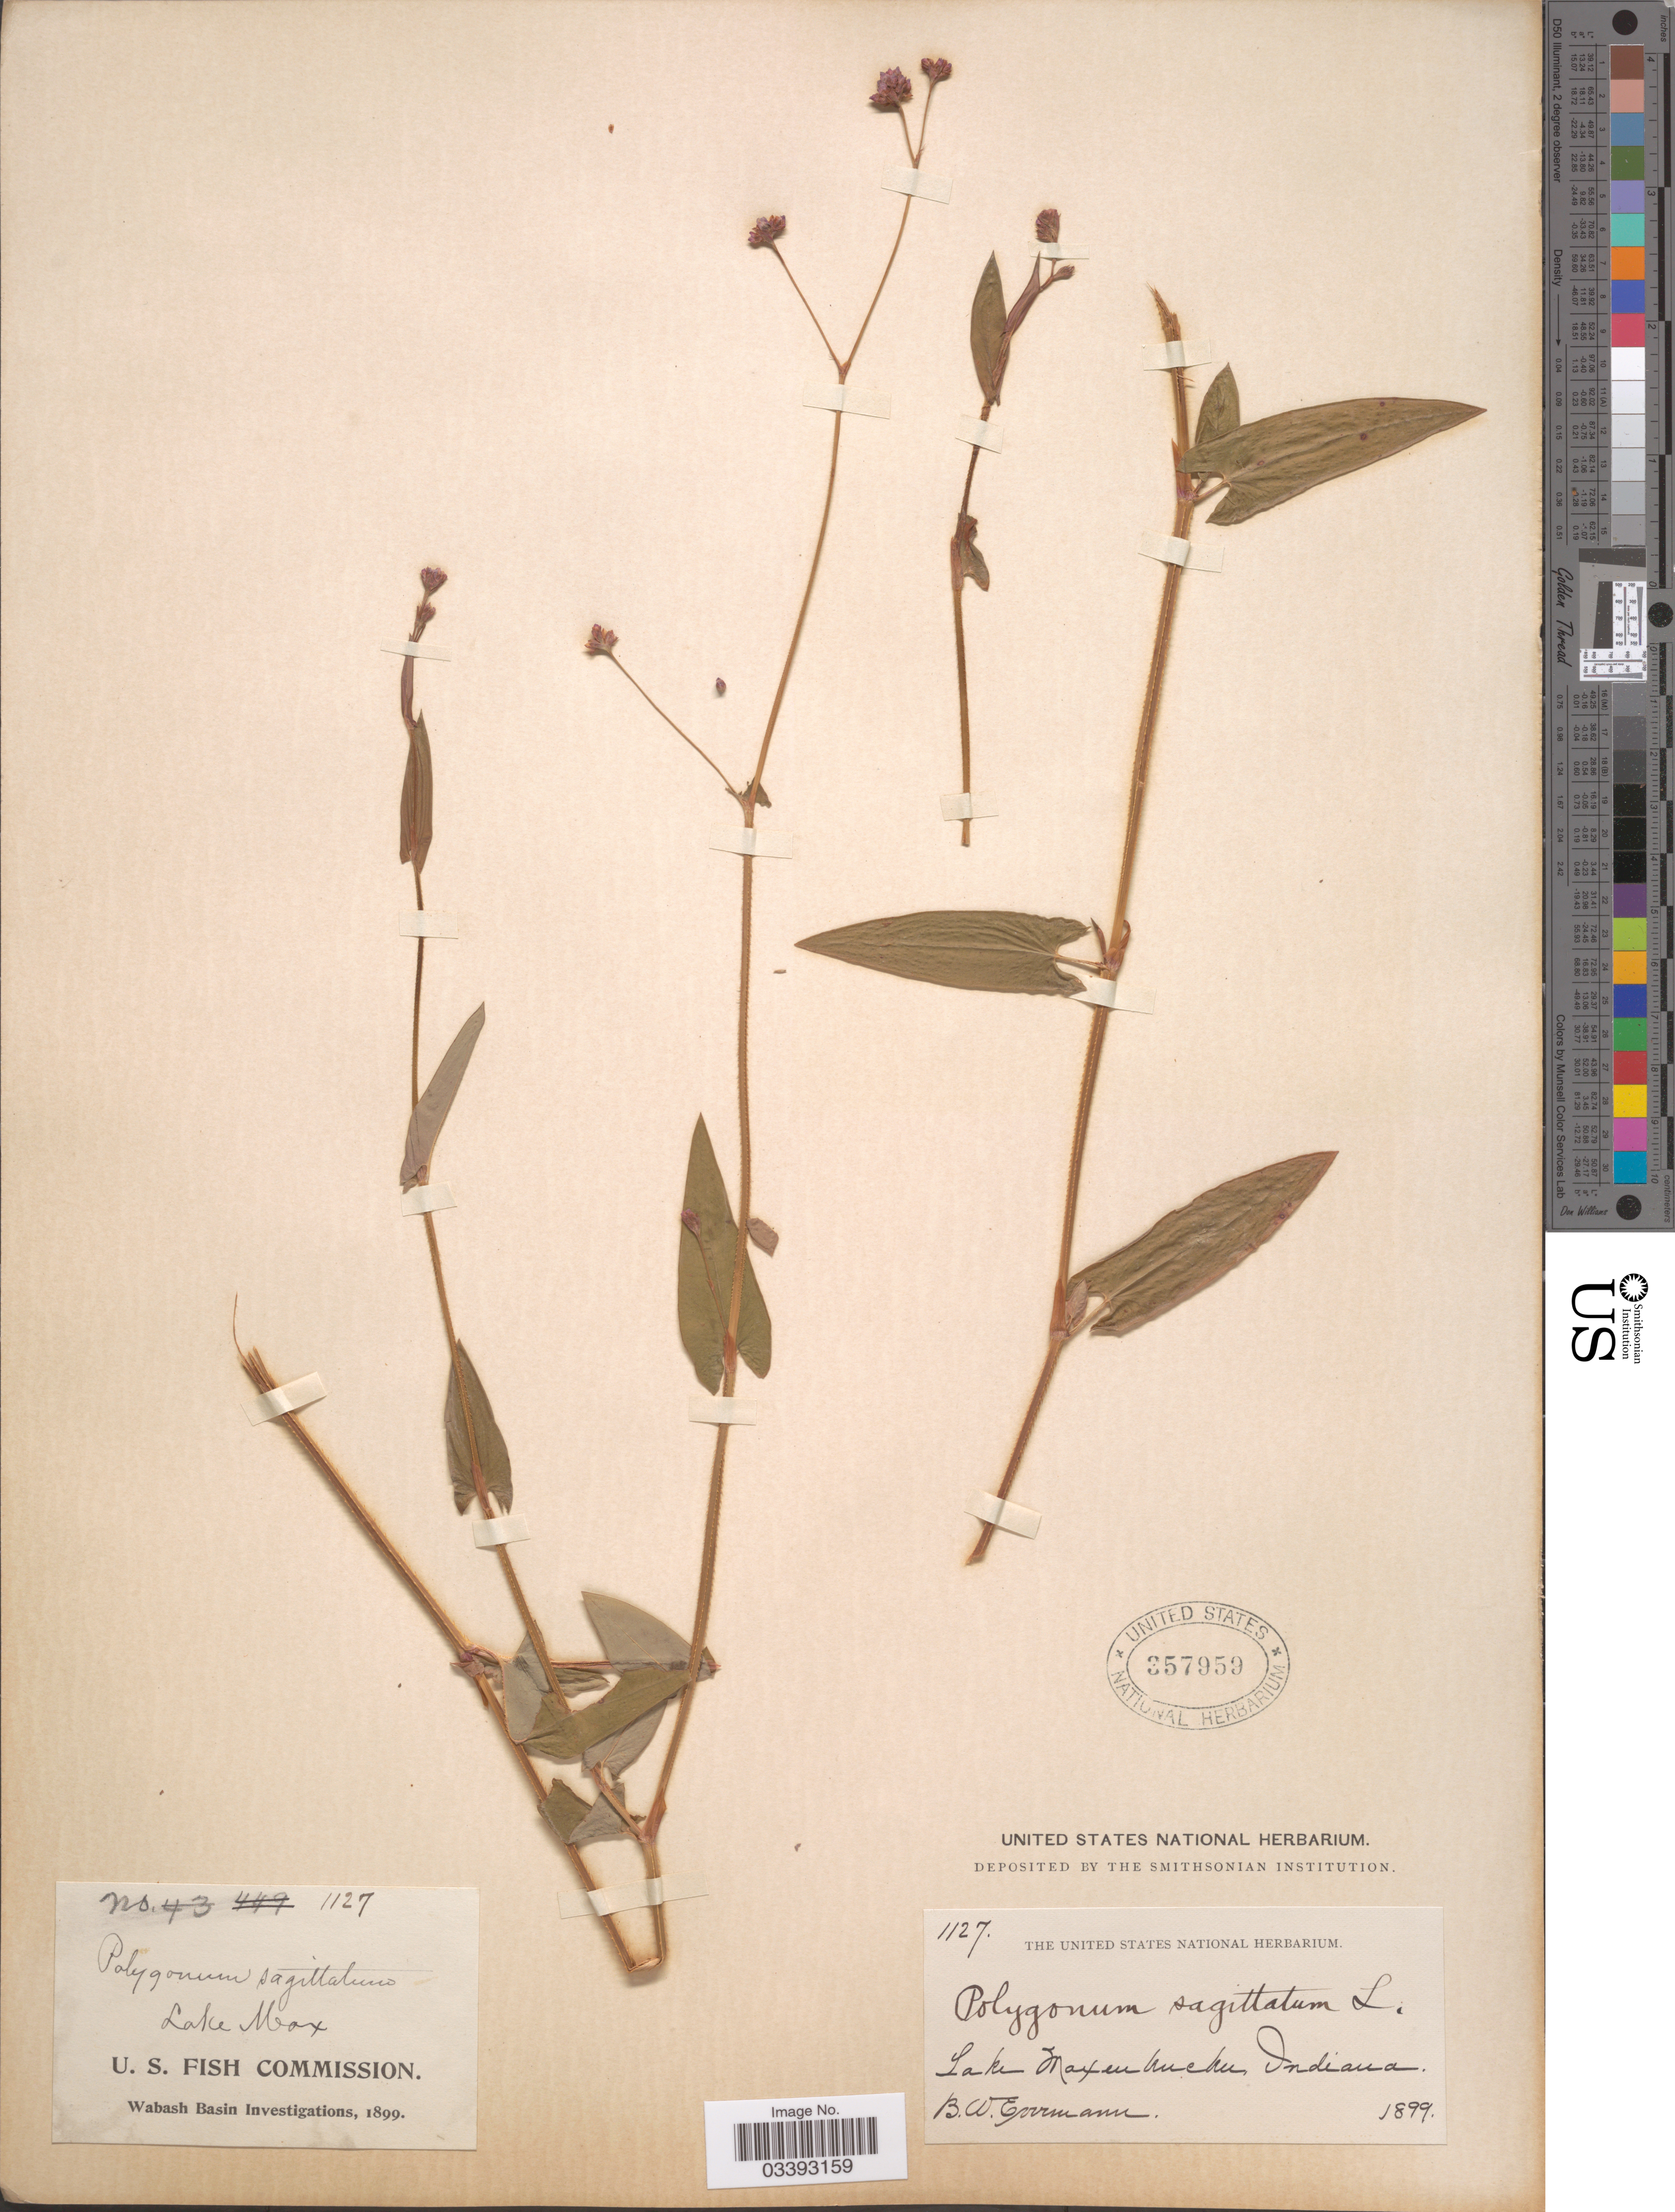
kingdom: Plantae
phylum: Tracheophyta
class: Magnoliopsida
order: Caryophyllales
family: Polygonaceae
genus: Persicaria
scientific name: Persicaria sagittata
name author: (L.) H. Gross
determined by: Atha, D. E.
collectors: B. W. Evermann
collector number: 1127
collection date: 1899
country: United States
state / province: Indiana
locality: Lake Maxenkuckee.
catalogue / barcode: US 357959